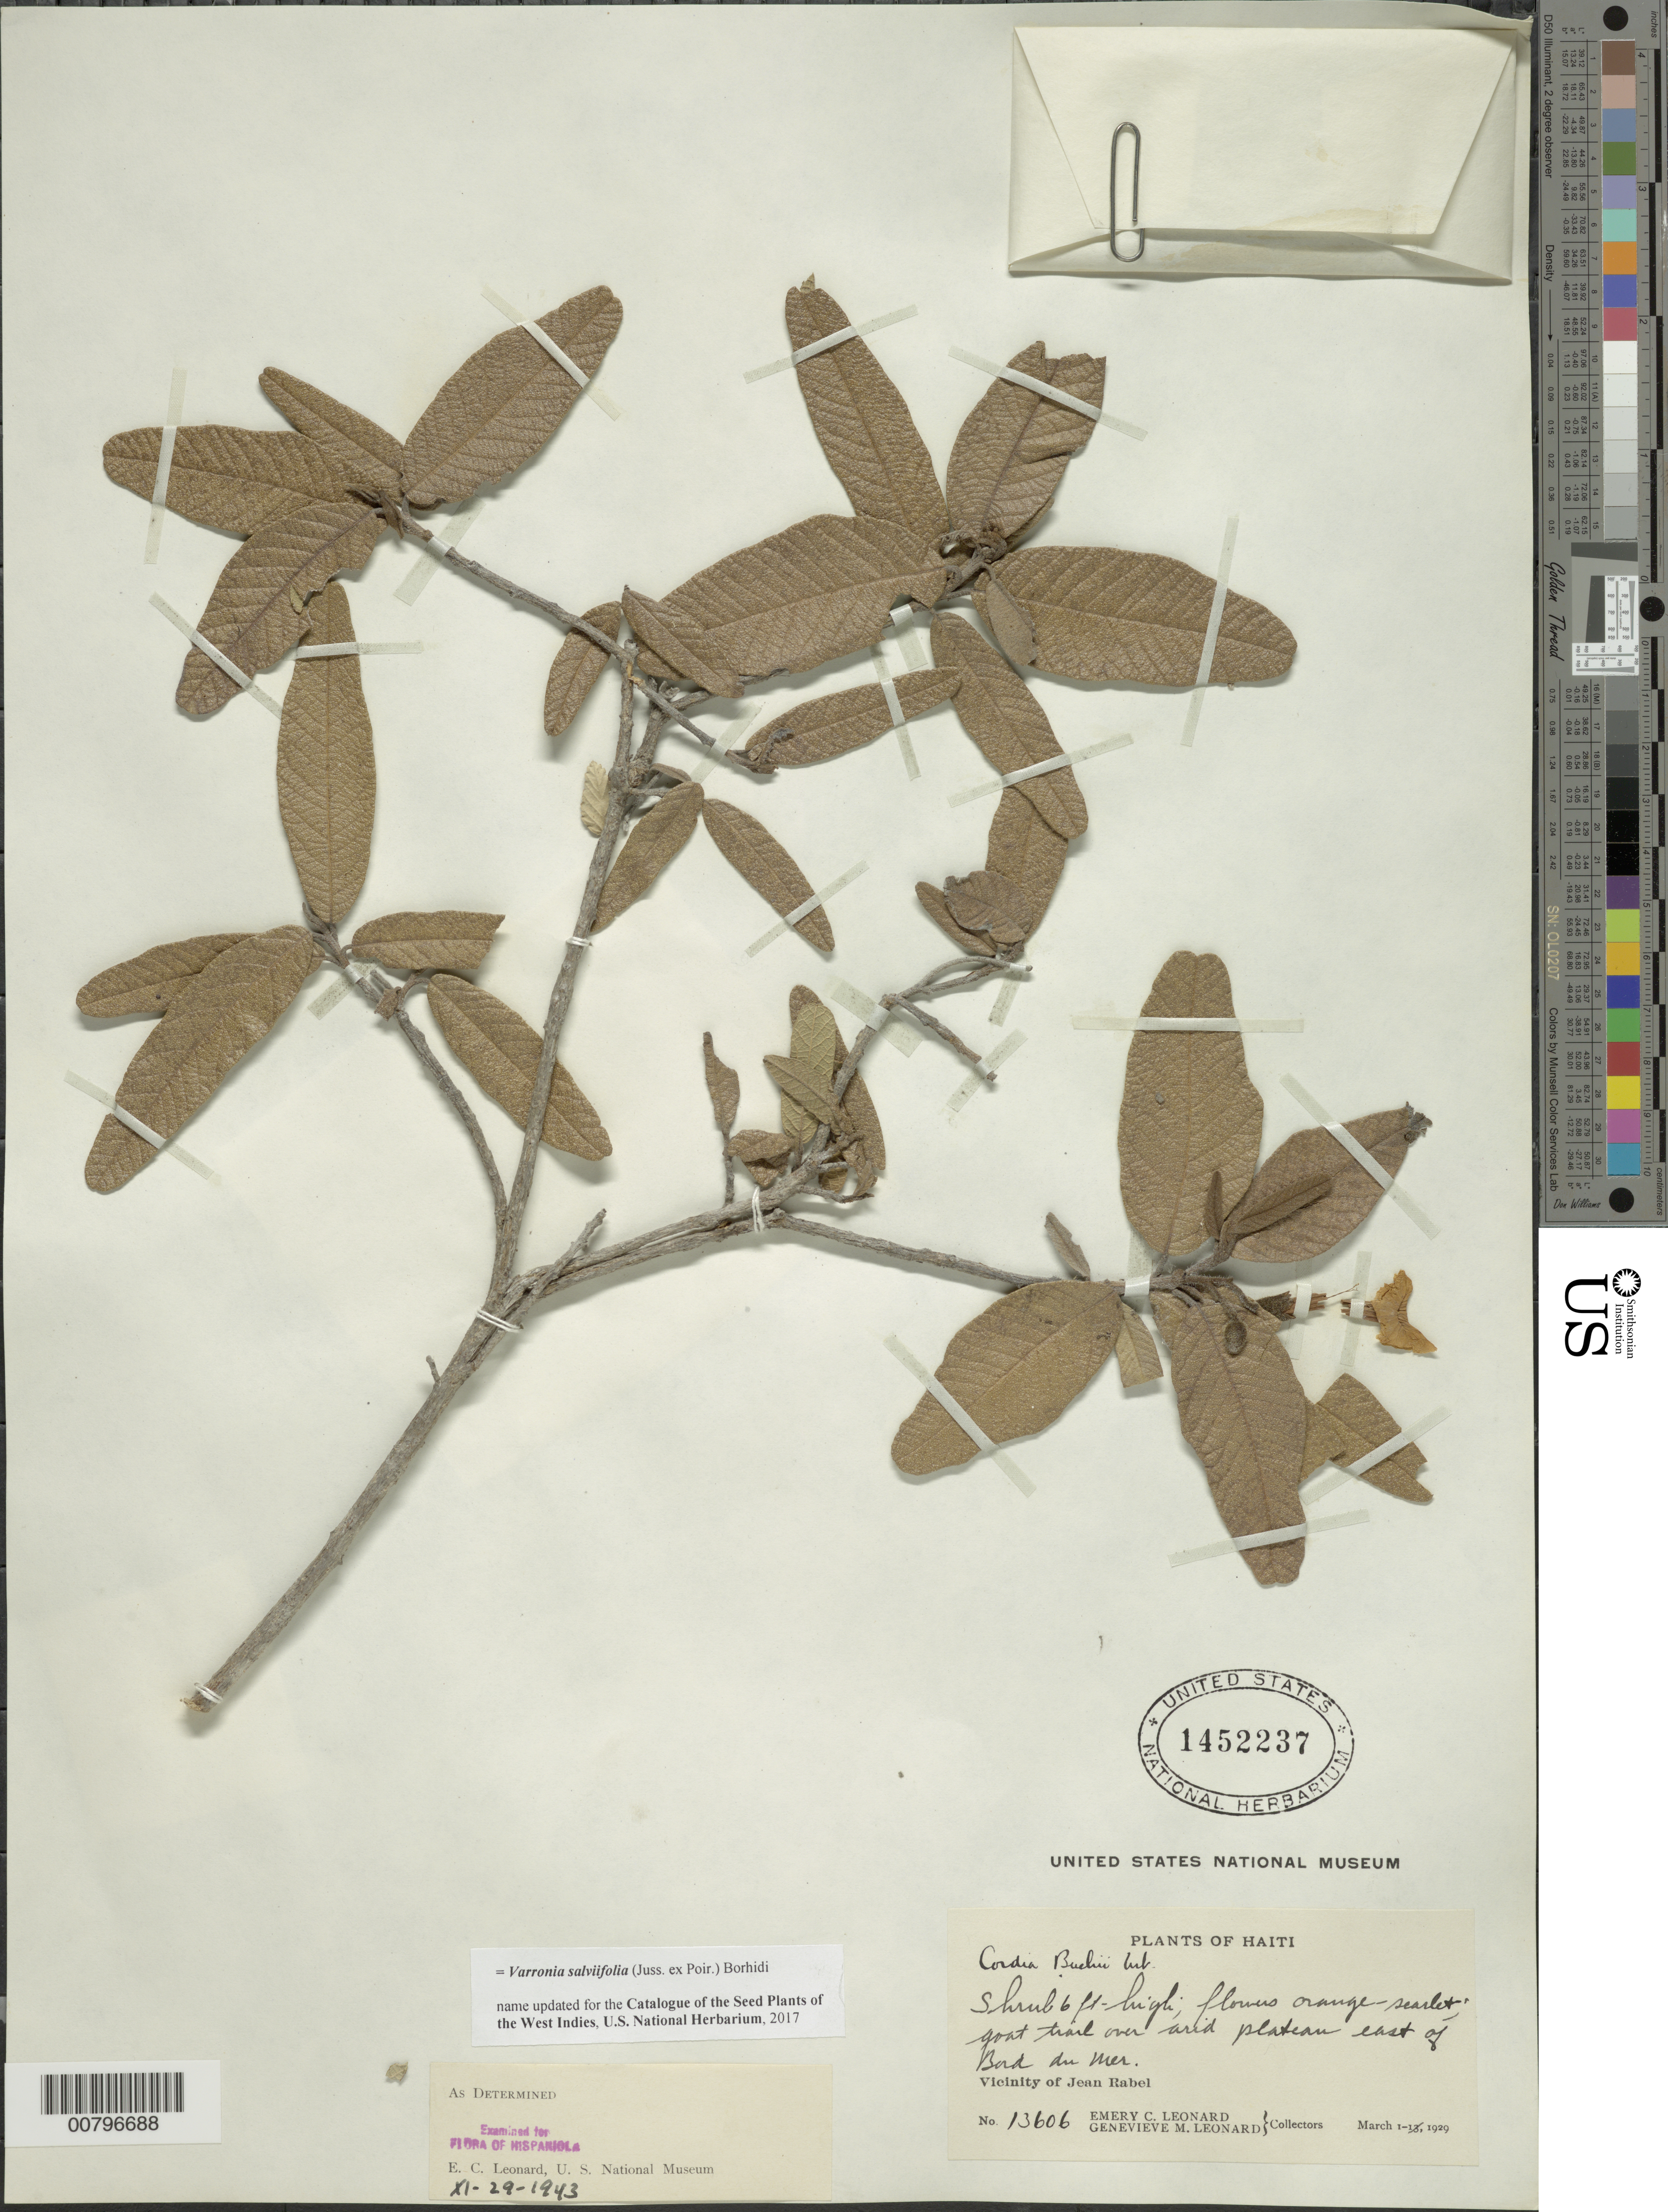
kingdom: Plantae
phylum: Tracheophyta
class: Magnoliopsida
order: Boraginales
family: Cordiaceae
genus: Varronia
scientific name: Varronia salviifolia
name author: (Juss. ex Poir.) Borhidi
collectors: E. C. Leonard & G. M. Leonard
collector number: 13606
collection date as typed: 01 Mar 1929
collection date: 1929-03-01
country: Haiti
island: Hispaniola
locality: Vicinity of Jean Rabel, east of Bord du Mer.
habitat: Goat trail over arid plateau.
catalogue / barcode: US 1452237